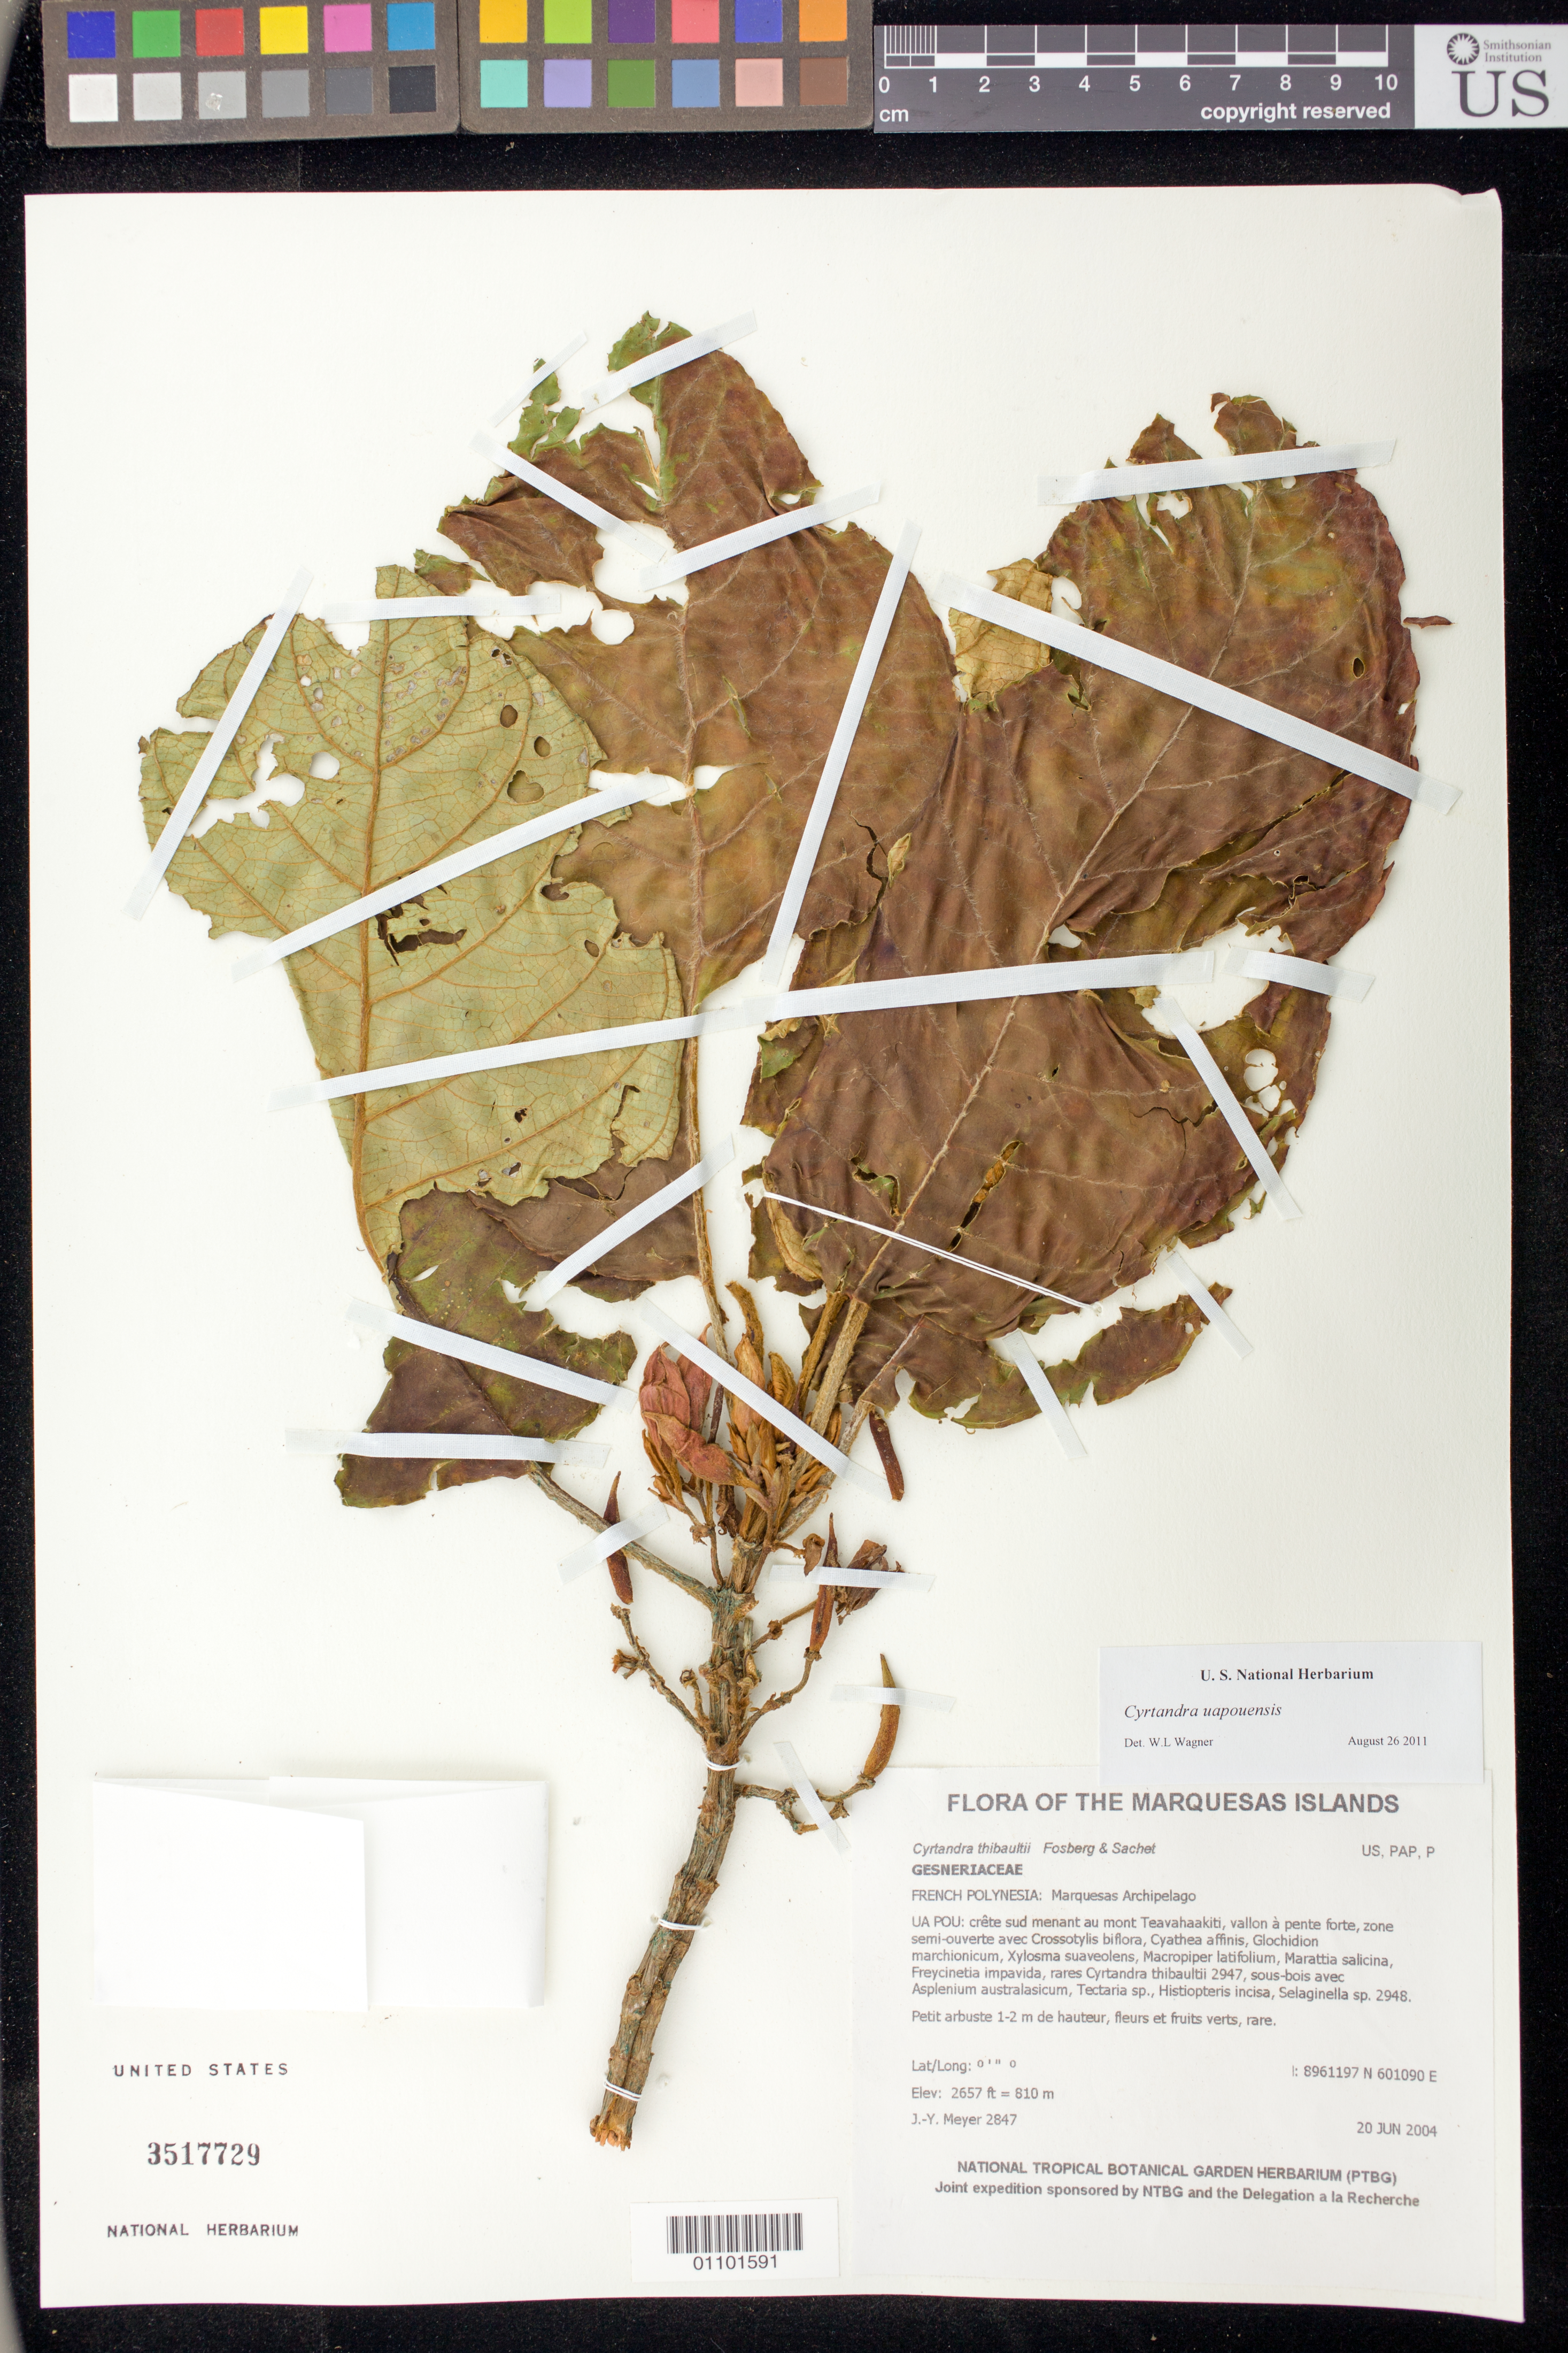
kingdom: Plantae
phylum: Tracheophyta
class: Magnoliopsida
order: Lamiales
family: Gesneriaceae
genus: Cyrtandra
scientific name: Cyrtandra uapouensis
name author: W.L. Wagner & Lorence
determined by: Wagner, W. L., (BOT), Smithsonian Institution - National Museum of Natural History (UNITED STATES)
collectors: J.-Y. Meyer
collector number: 2847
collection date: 2004-06-20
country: French Polynesia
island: Ua Pou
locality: Crête sud menant au mont Teavahaakiti, vallon à pente forte, zone semi-ouverte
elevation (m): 810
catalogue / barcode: US 3517729